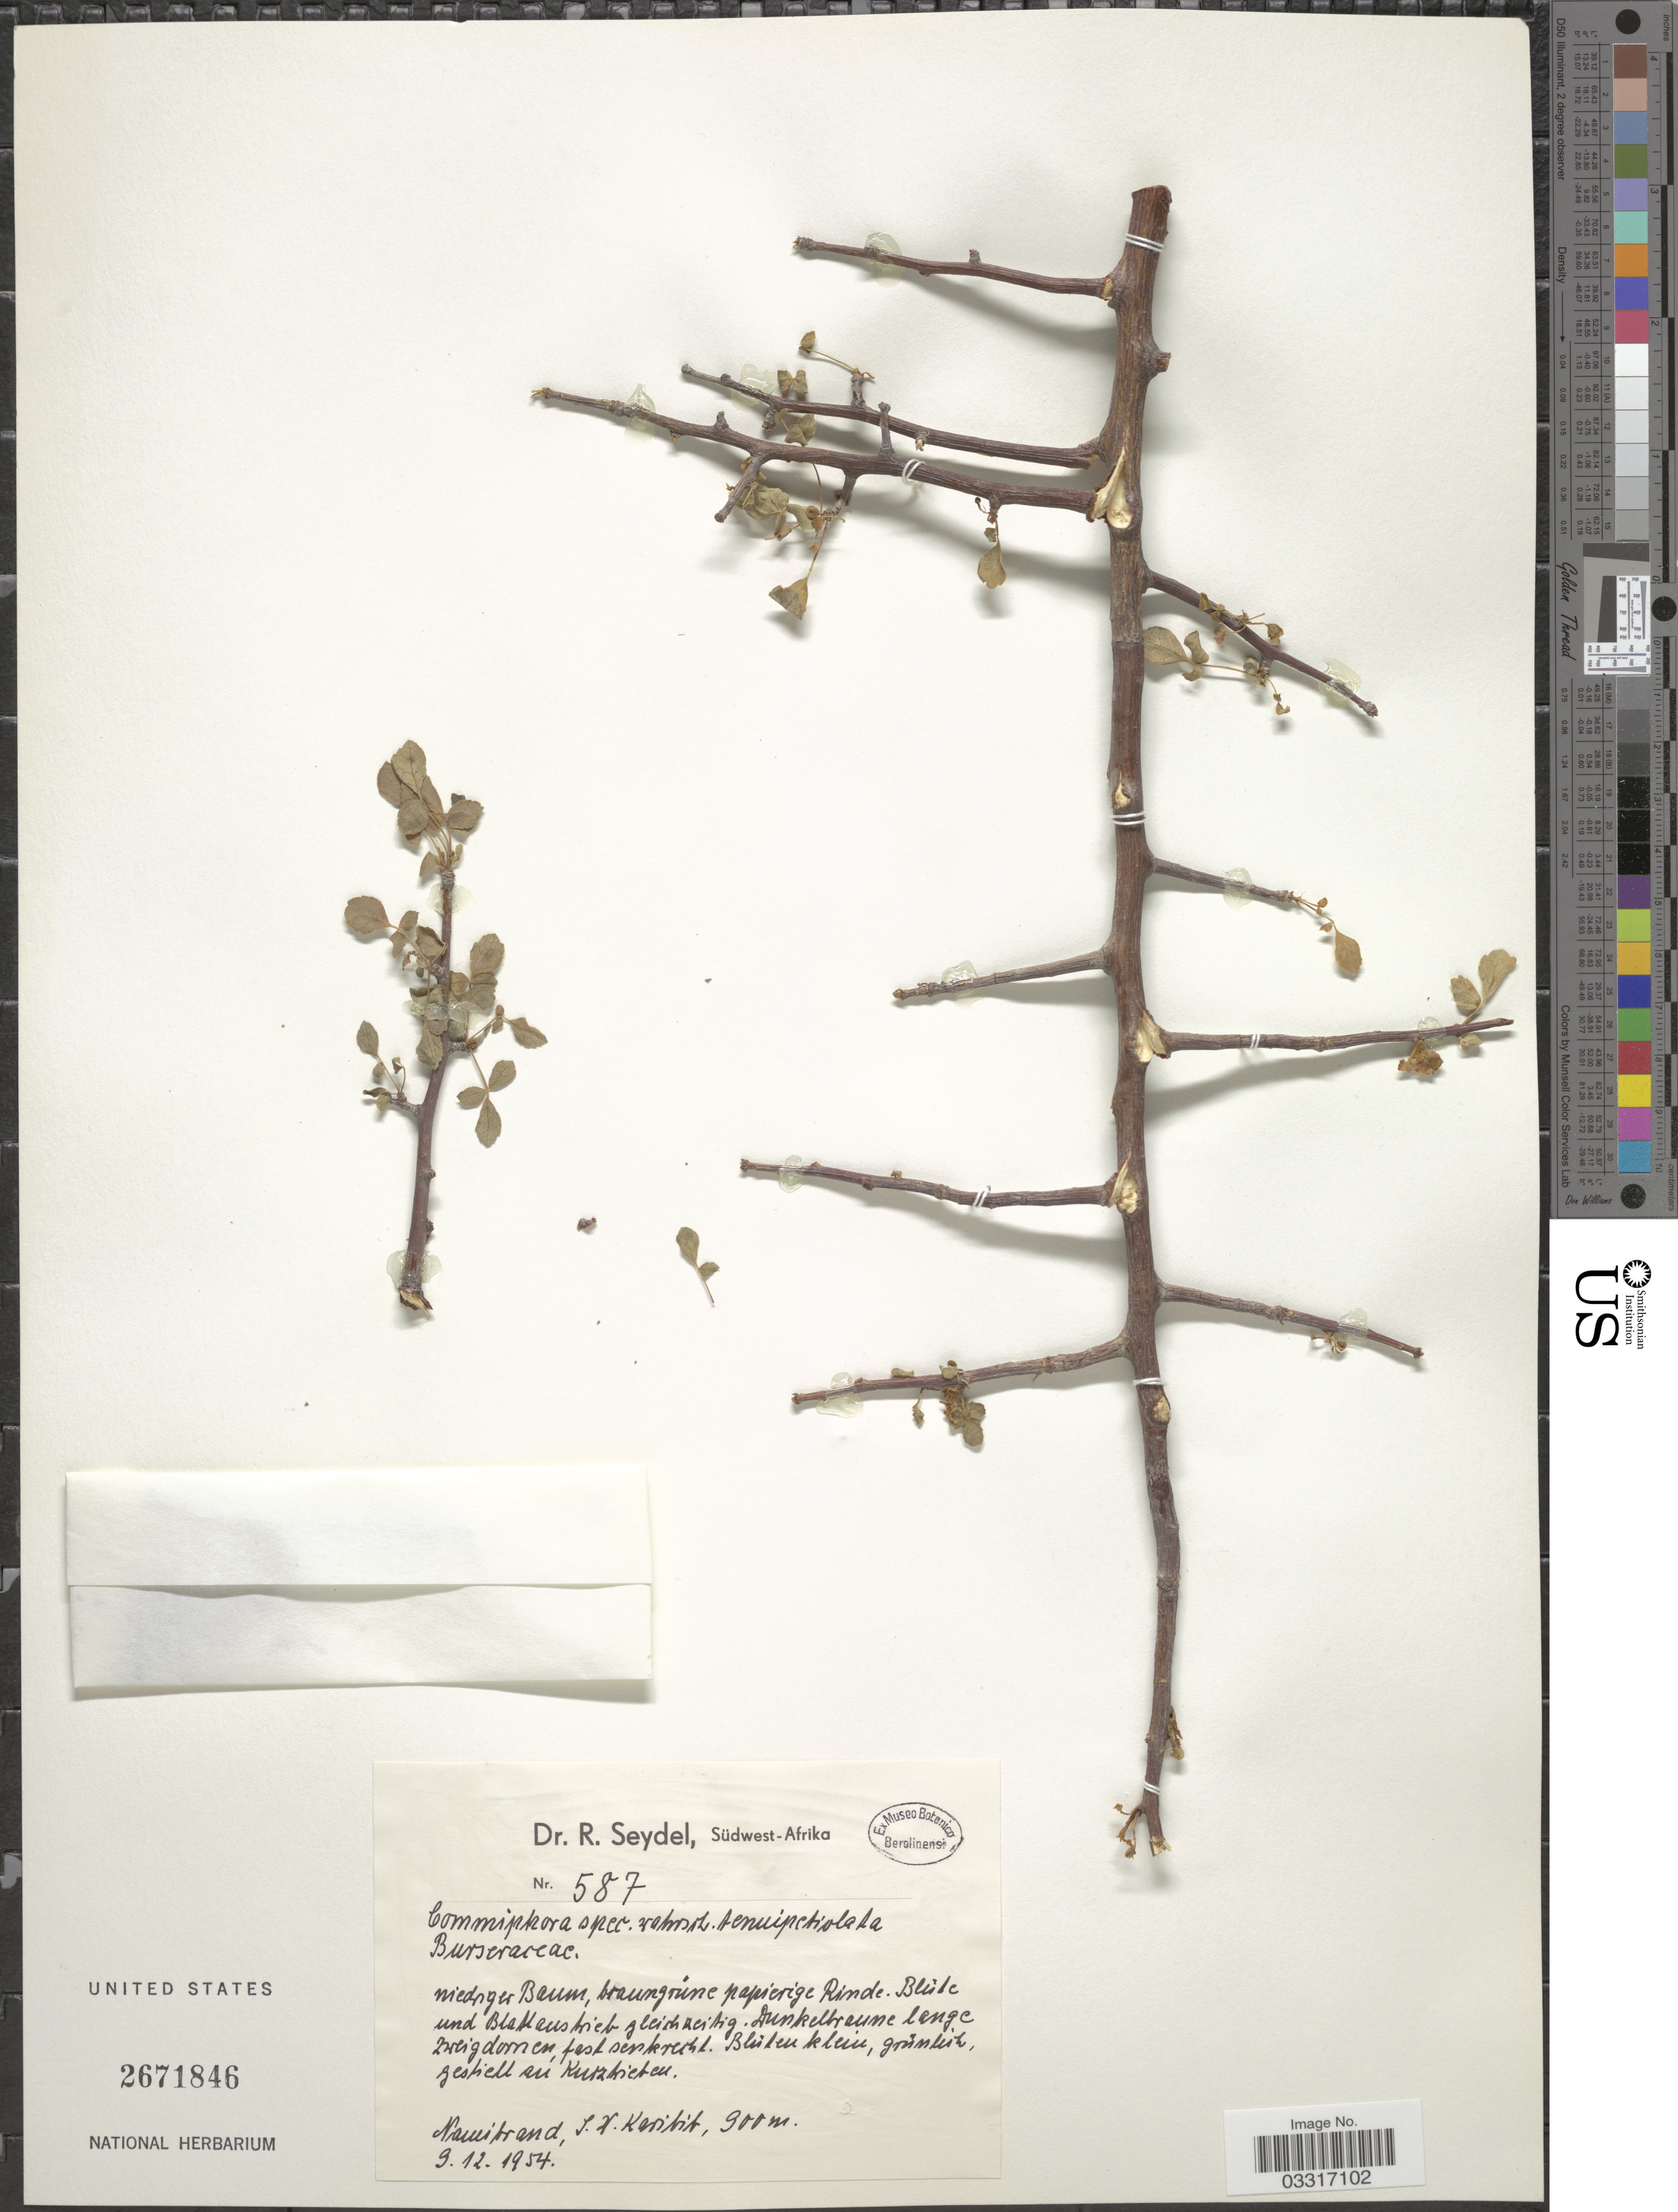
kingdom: Plantae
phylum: Tracheophyta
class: Magnoliopsida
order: Sapindales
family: Burseraceae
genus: Commiphora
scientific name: Commiphora tenuipetiolata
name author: Engl.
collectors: R. Seydel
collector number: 587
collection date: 1954-12-09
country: Namibia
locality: Südwest-Afrika. Namibrand, S.W. Karibib.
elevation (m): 900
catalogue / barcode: US 2671846